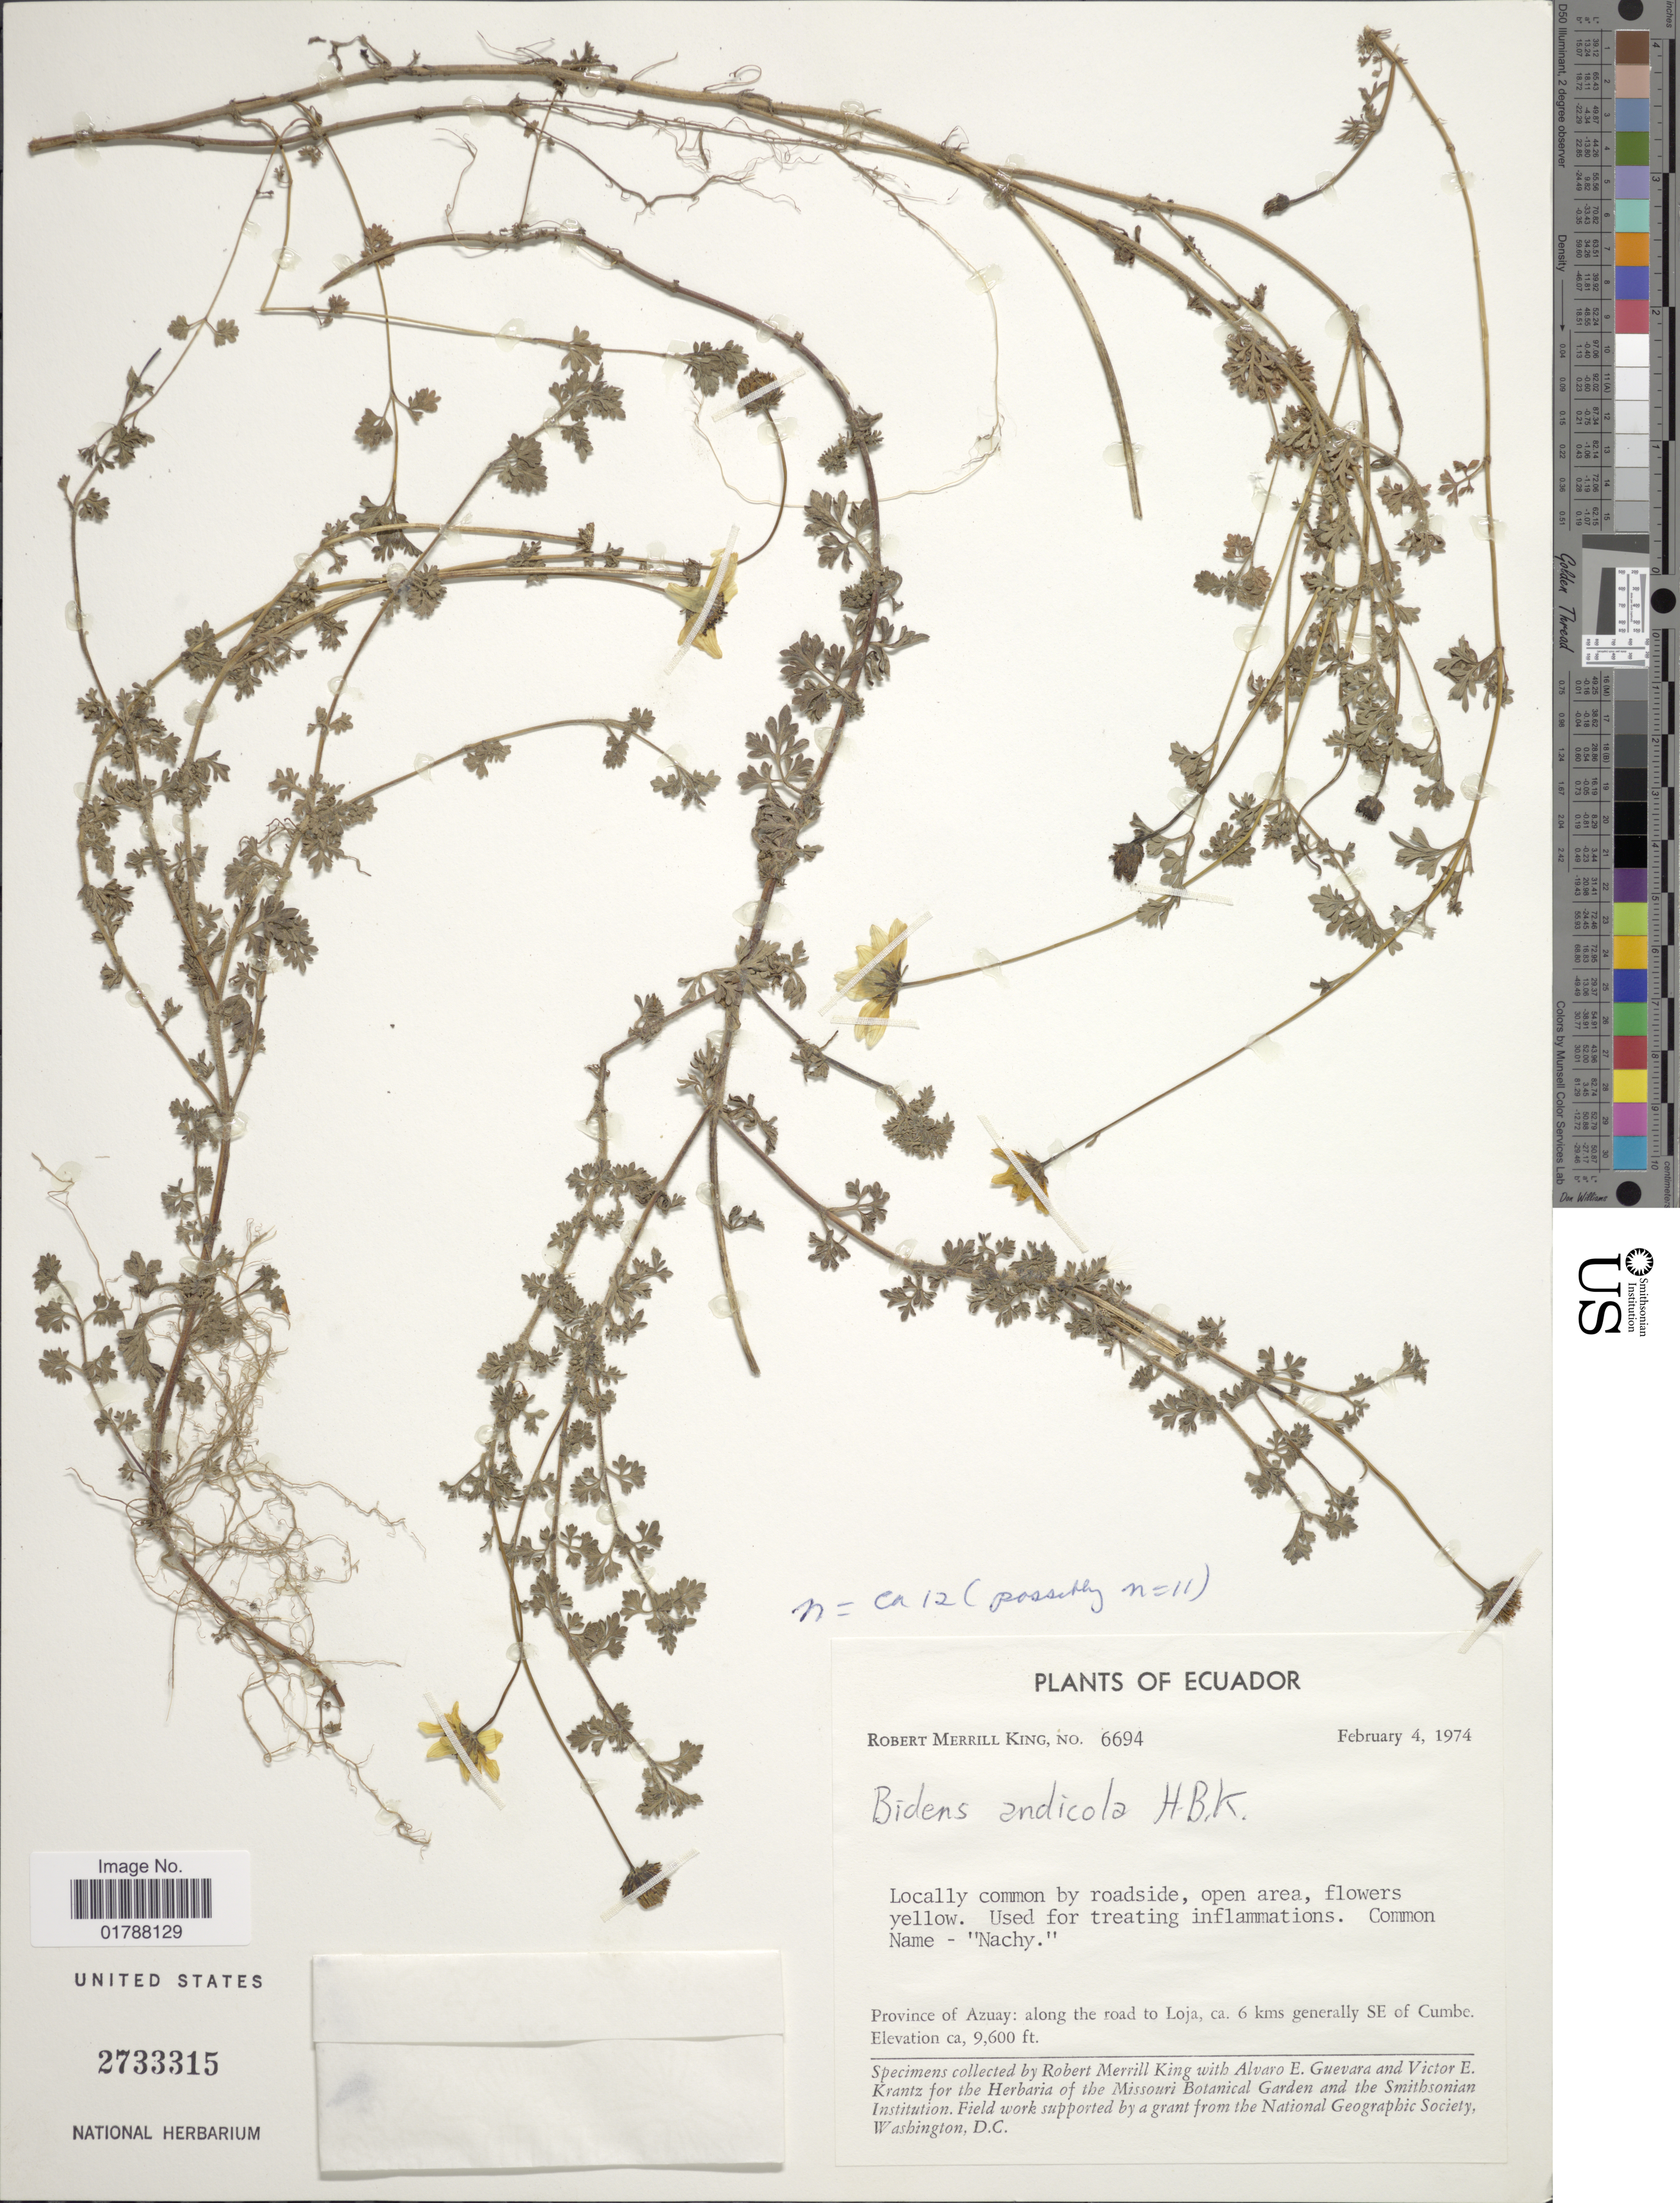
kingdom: Plantae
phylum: Tracheophyta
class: Magnoliopsida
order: Asterales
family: Asteraceae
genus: Bidens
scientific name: Bidens andicola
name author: Kunth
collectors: R. M. King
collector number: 6694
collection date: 1974-02-04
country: Ecuador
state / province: Azuay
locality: Province of Azuay: along the road to Loja, 6 kms generally SE of Cumbe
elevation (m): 2926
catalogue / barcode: US 2733315